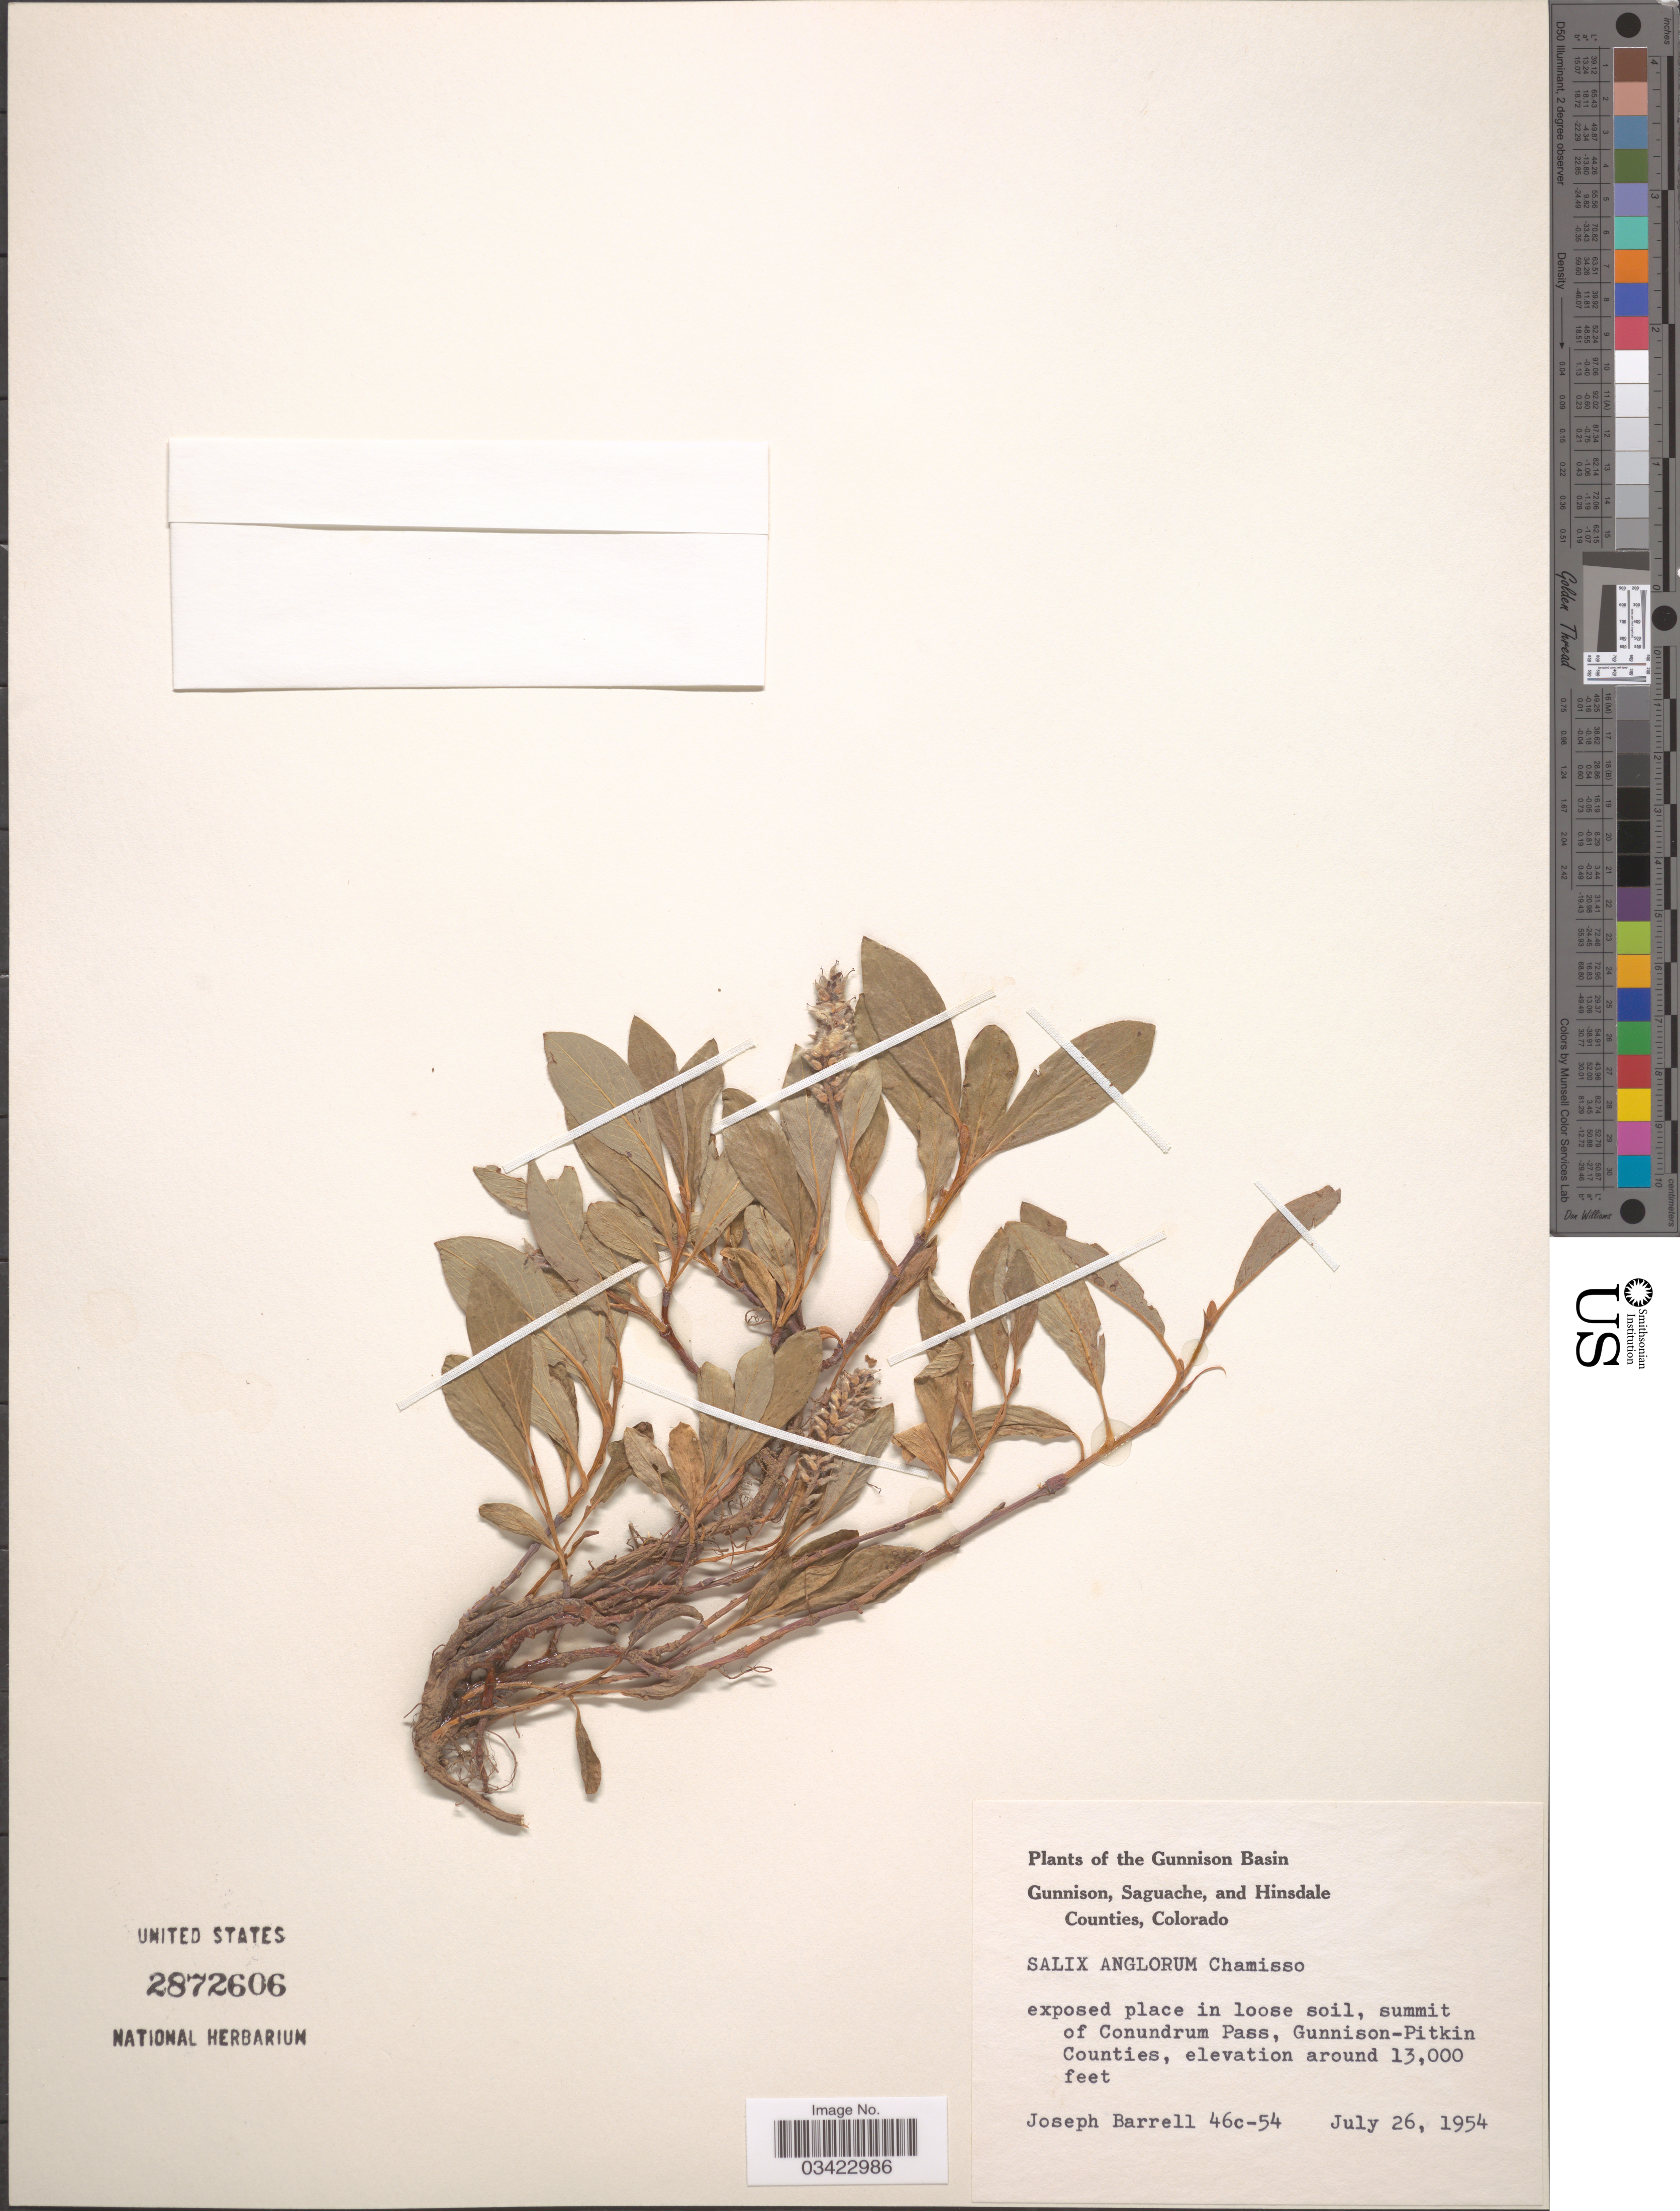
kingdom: Plantae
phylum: Tracheophyta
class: Magnoliopsida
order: Malpighiales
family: Salicaceae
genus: Salix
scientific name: Salix anglorum var. antiplasta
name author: C.K. Schneid.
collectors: J. Barrell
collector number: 46c-54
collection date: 1954-07-26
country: United States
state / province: Colorado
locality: The Gunnison Basin. Summit of Conundrum Pass, Gunnison-Pitkin Counties.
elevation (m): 3962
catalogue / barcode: US 2872606